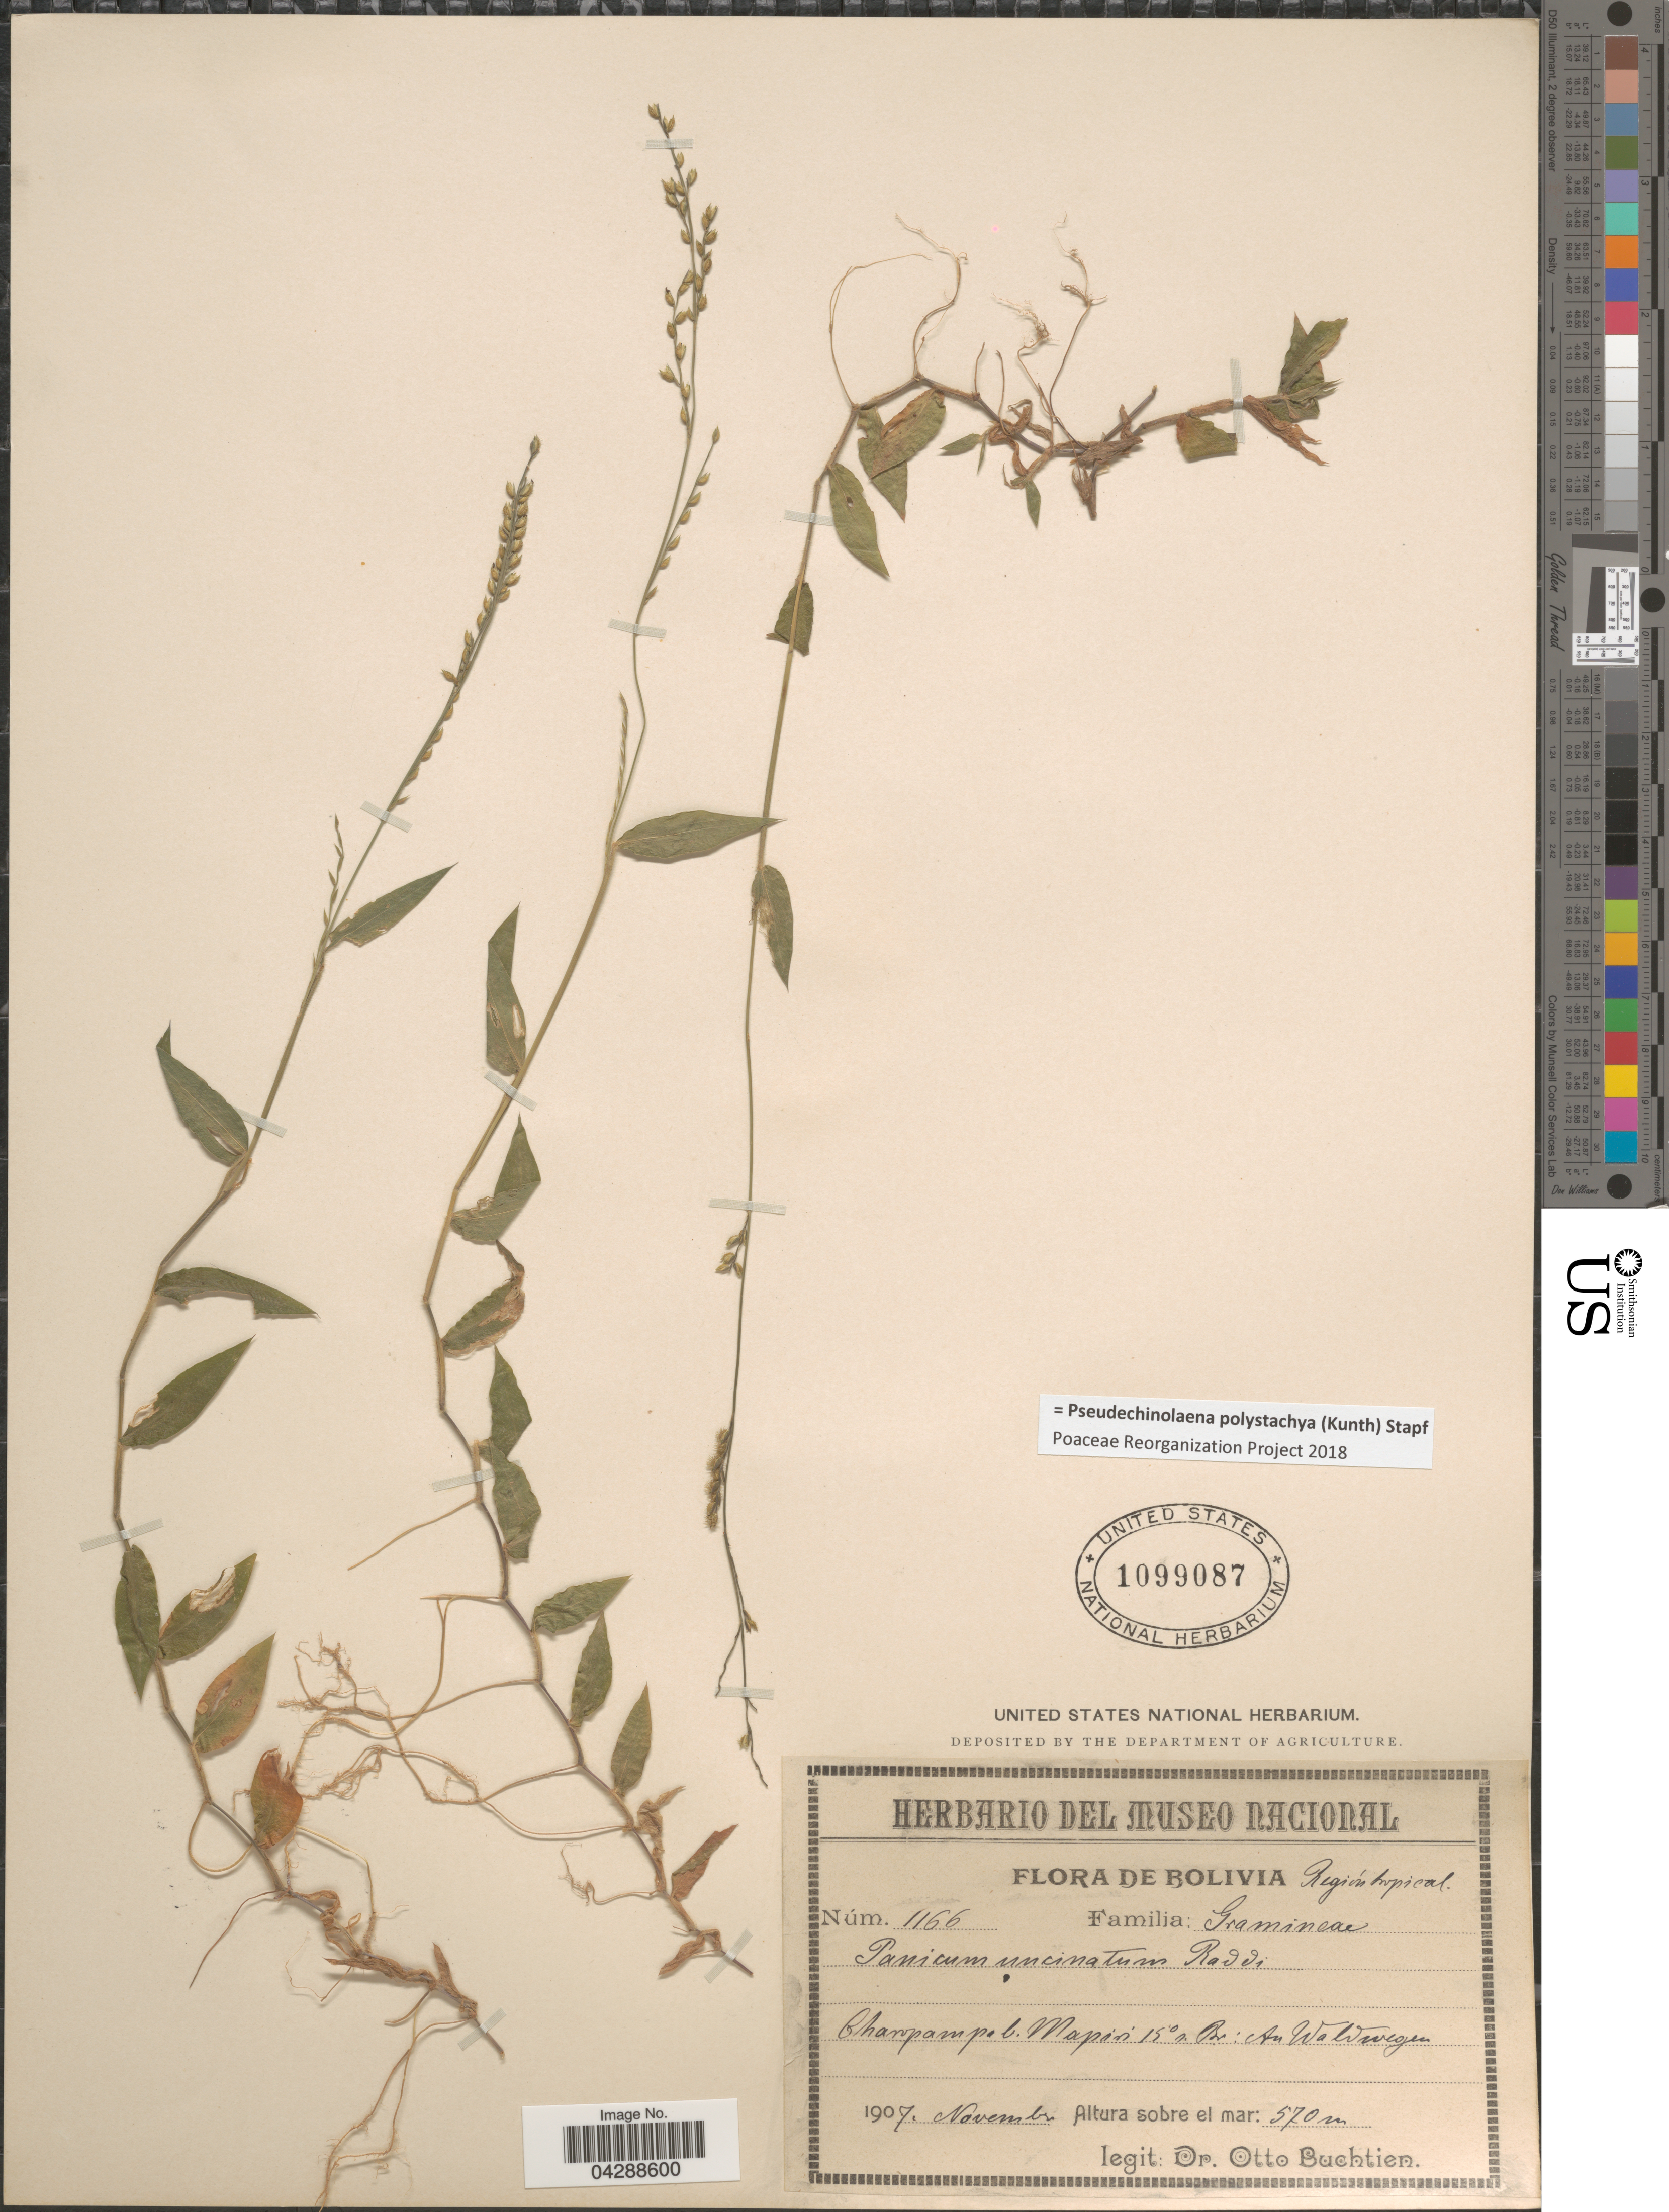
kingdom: Plantae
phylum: Tracheophyta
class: Liliopsida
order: Poales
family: Poaceae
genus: Pseudechinolaena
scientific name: Pseudechinolaena polystachya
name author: (Kunth) Stapf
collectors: O. Buchtien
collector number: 1166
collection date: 1907-11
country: Bolivia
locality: Región tropical. Charopampa b. Mapiri 15°n. Br.: An Waldwegen.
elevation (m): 570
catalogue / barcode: US 1099087